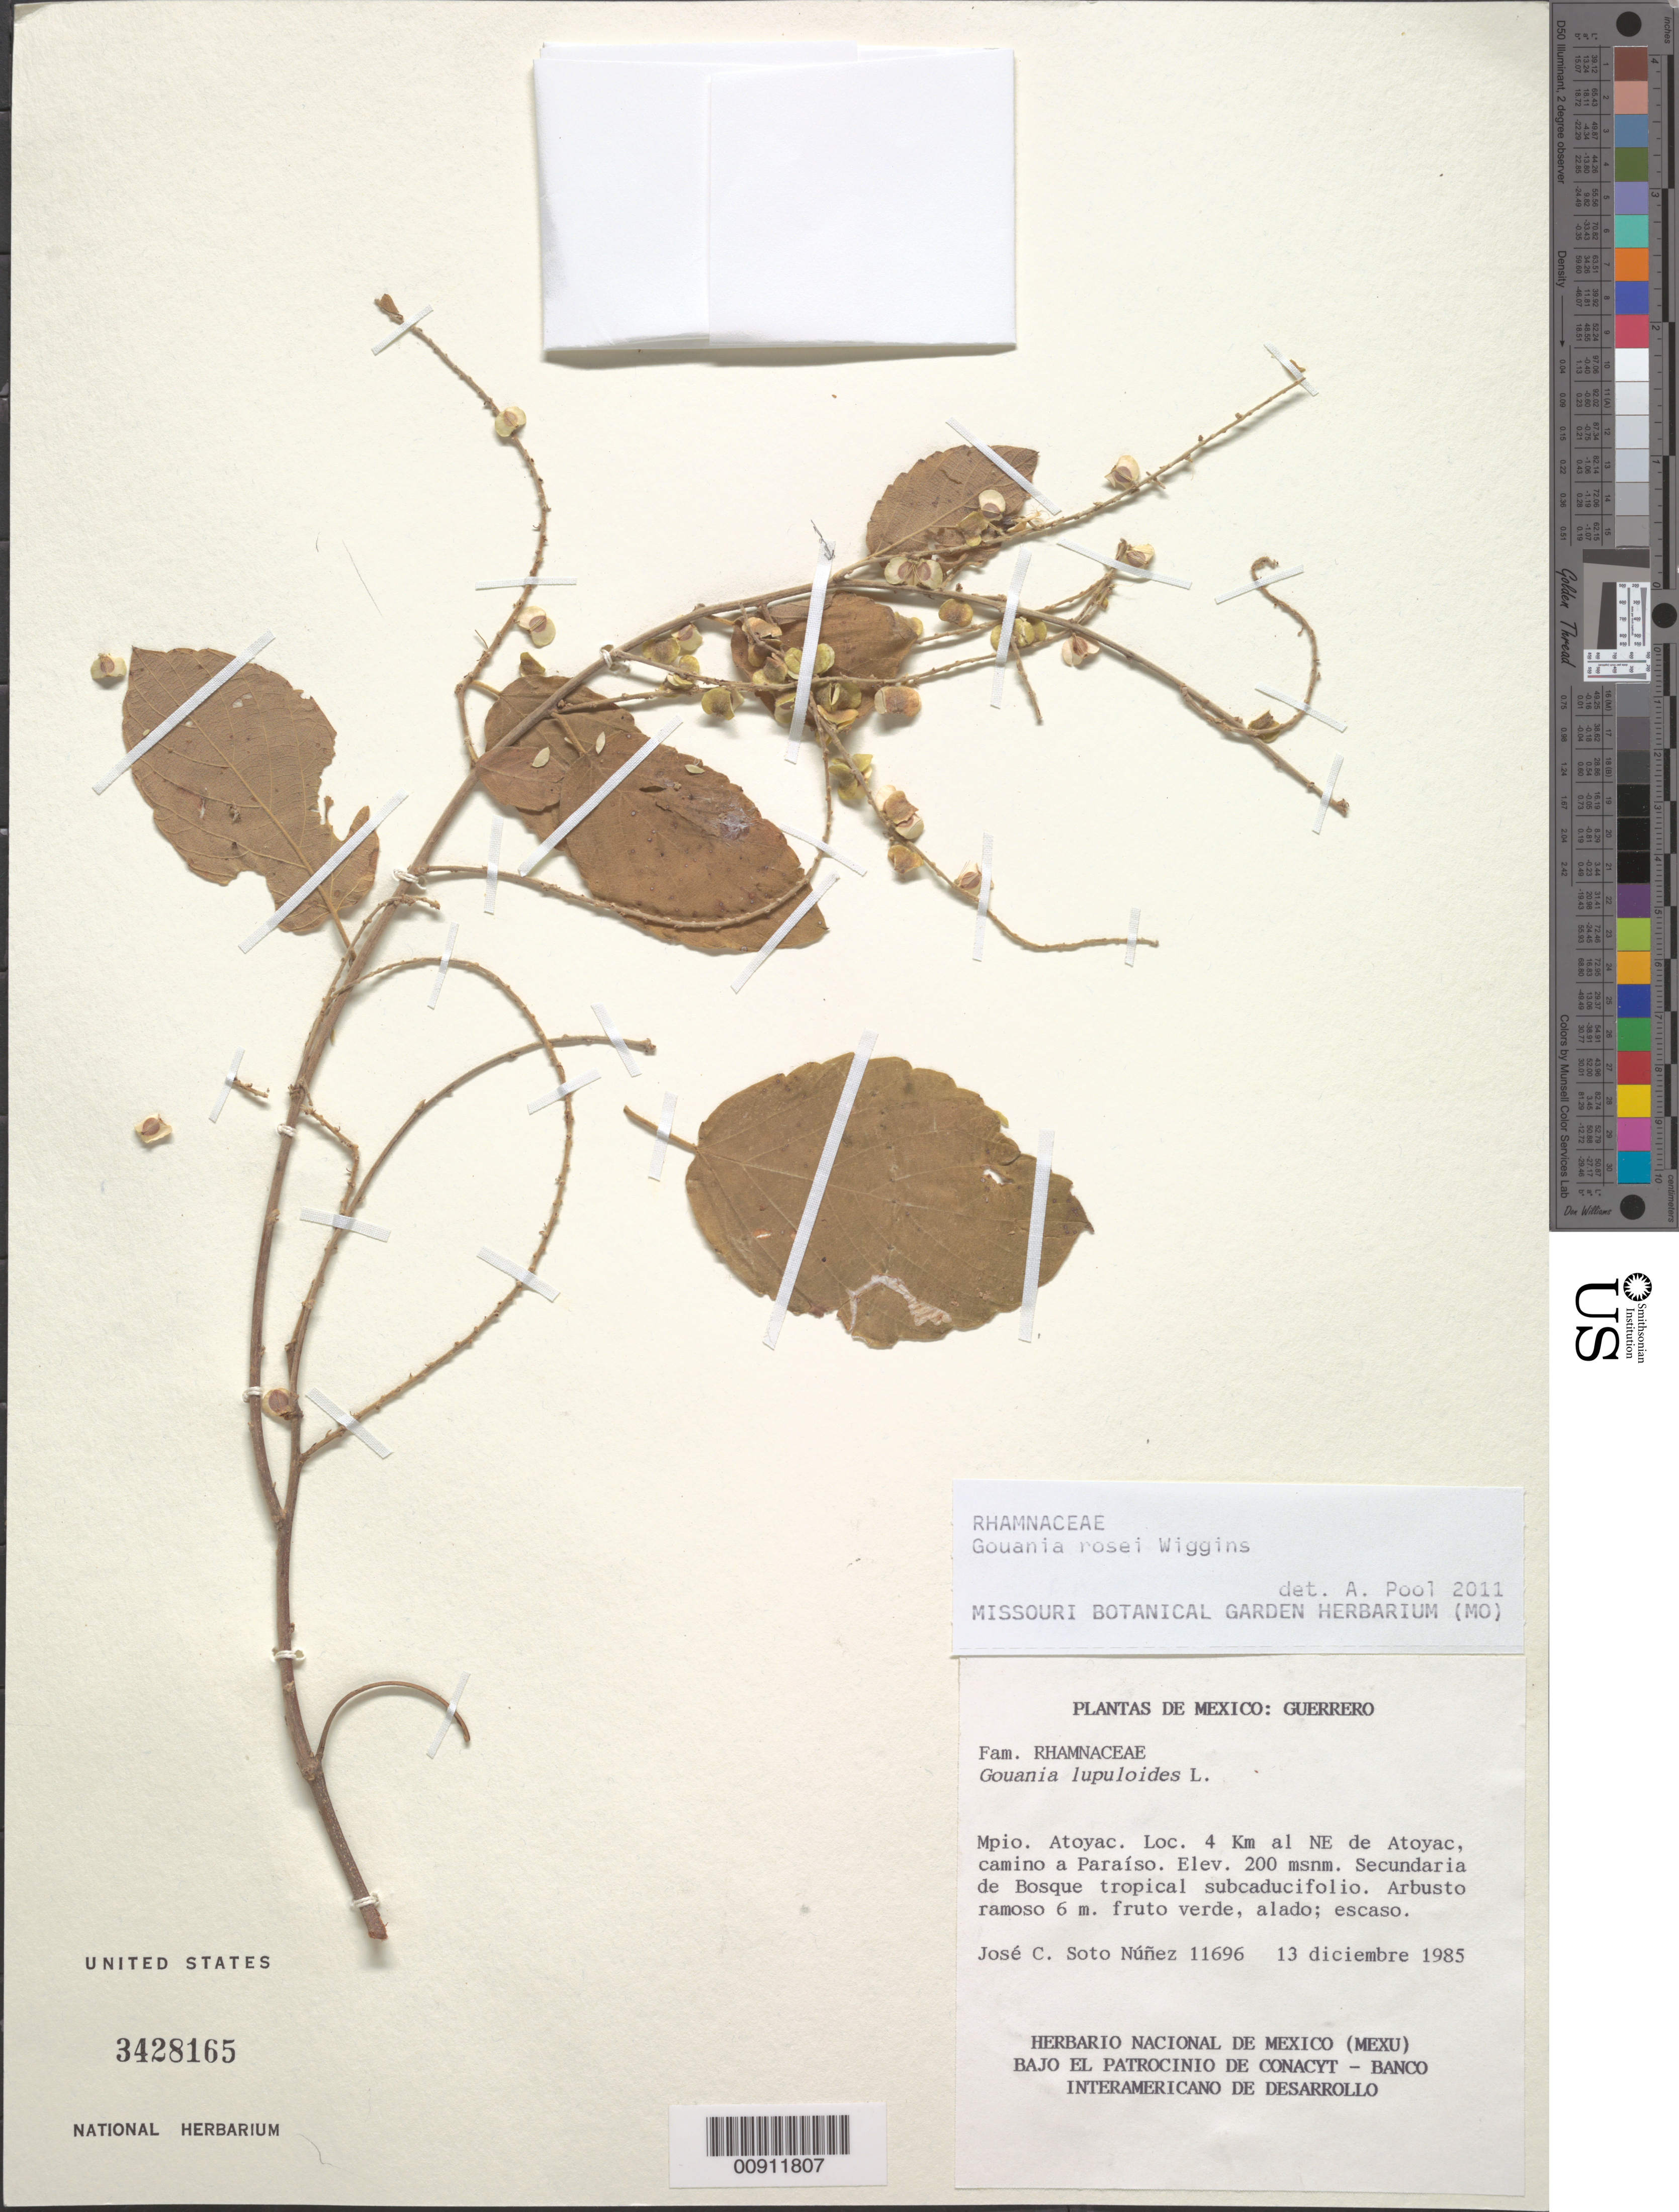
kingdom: Plantae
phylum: Tracheophyta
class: Magnoliopsida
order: Rosales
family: Rhamnaceae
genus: Gouania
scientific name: Gouania rosei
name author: Wiggins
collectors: J. C. Soto Núñez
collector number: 11696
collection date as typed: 13 Dec 1985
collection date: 1985-12-13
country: Mexico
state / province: Guerrero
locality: Atoyac. 4 km al NE de Atoyac, camino a Paraíso.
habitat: Secundaria de Bosque tropical subcaducifolio.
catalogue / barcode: US 3428165